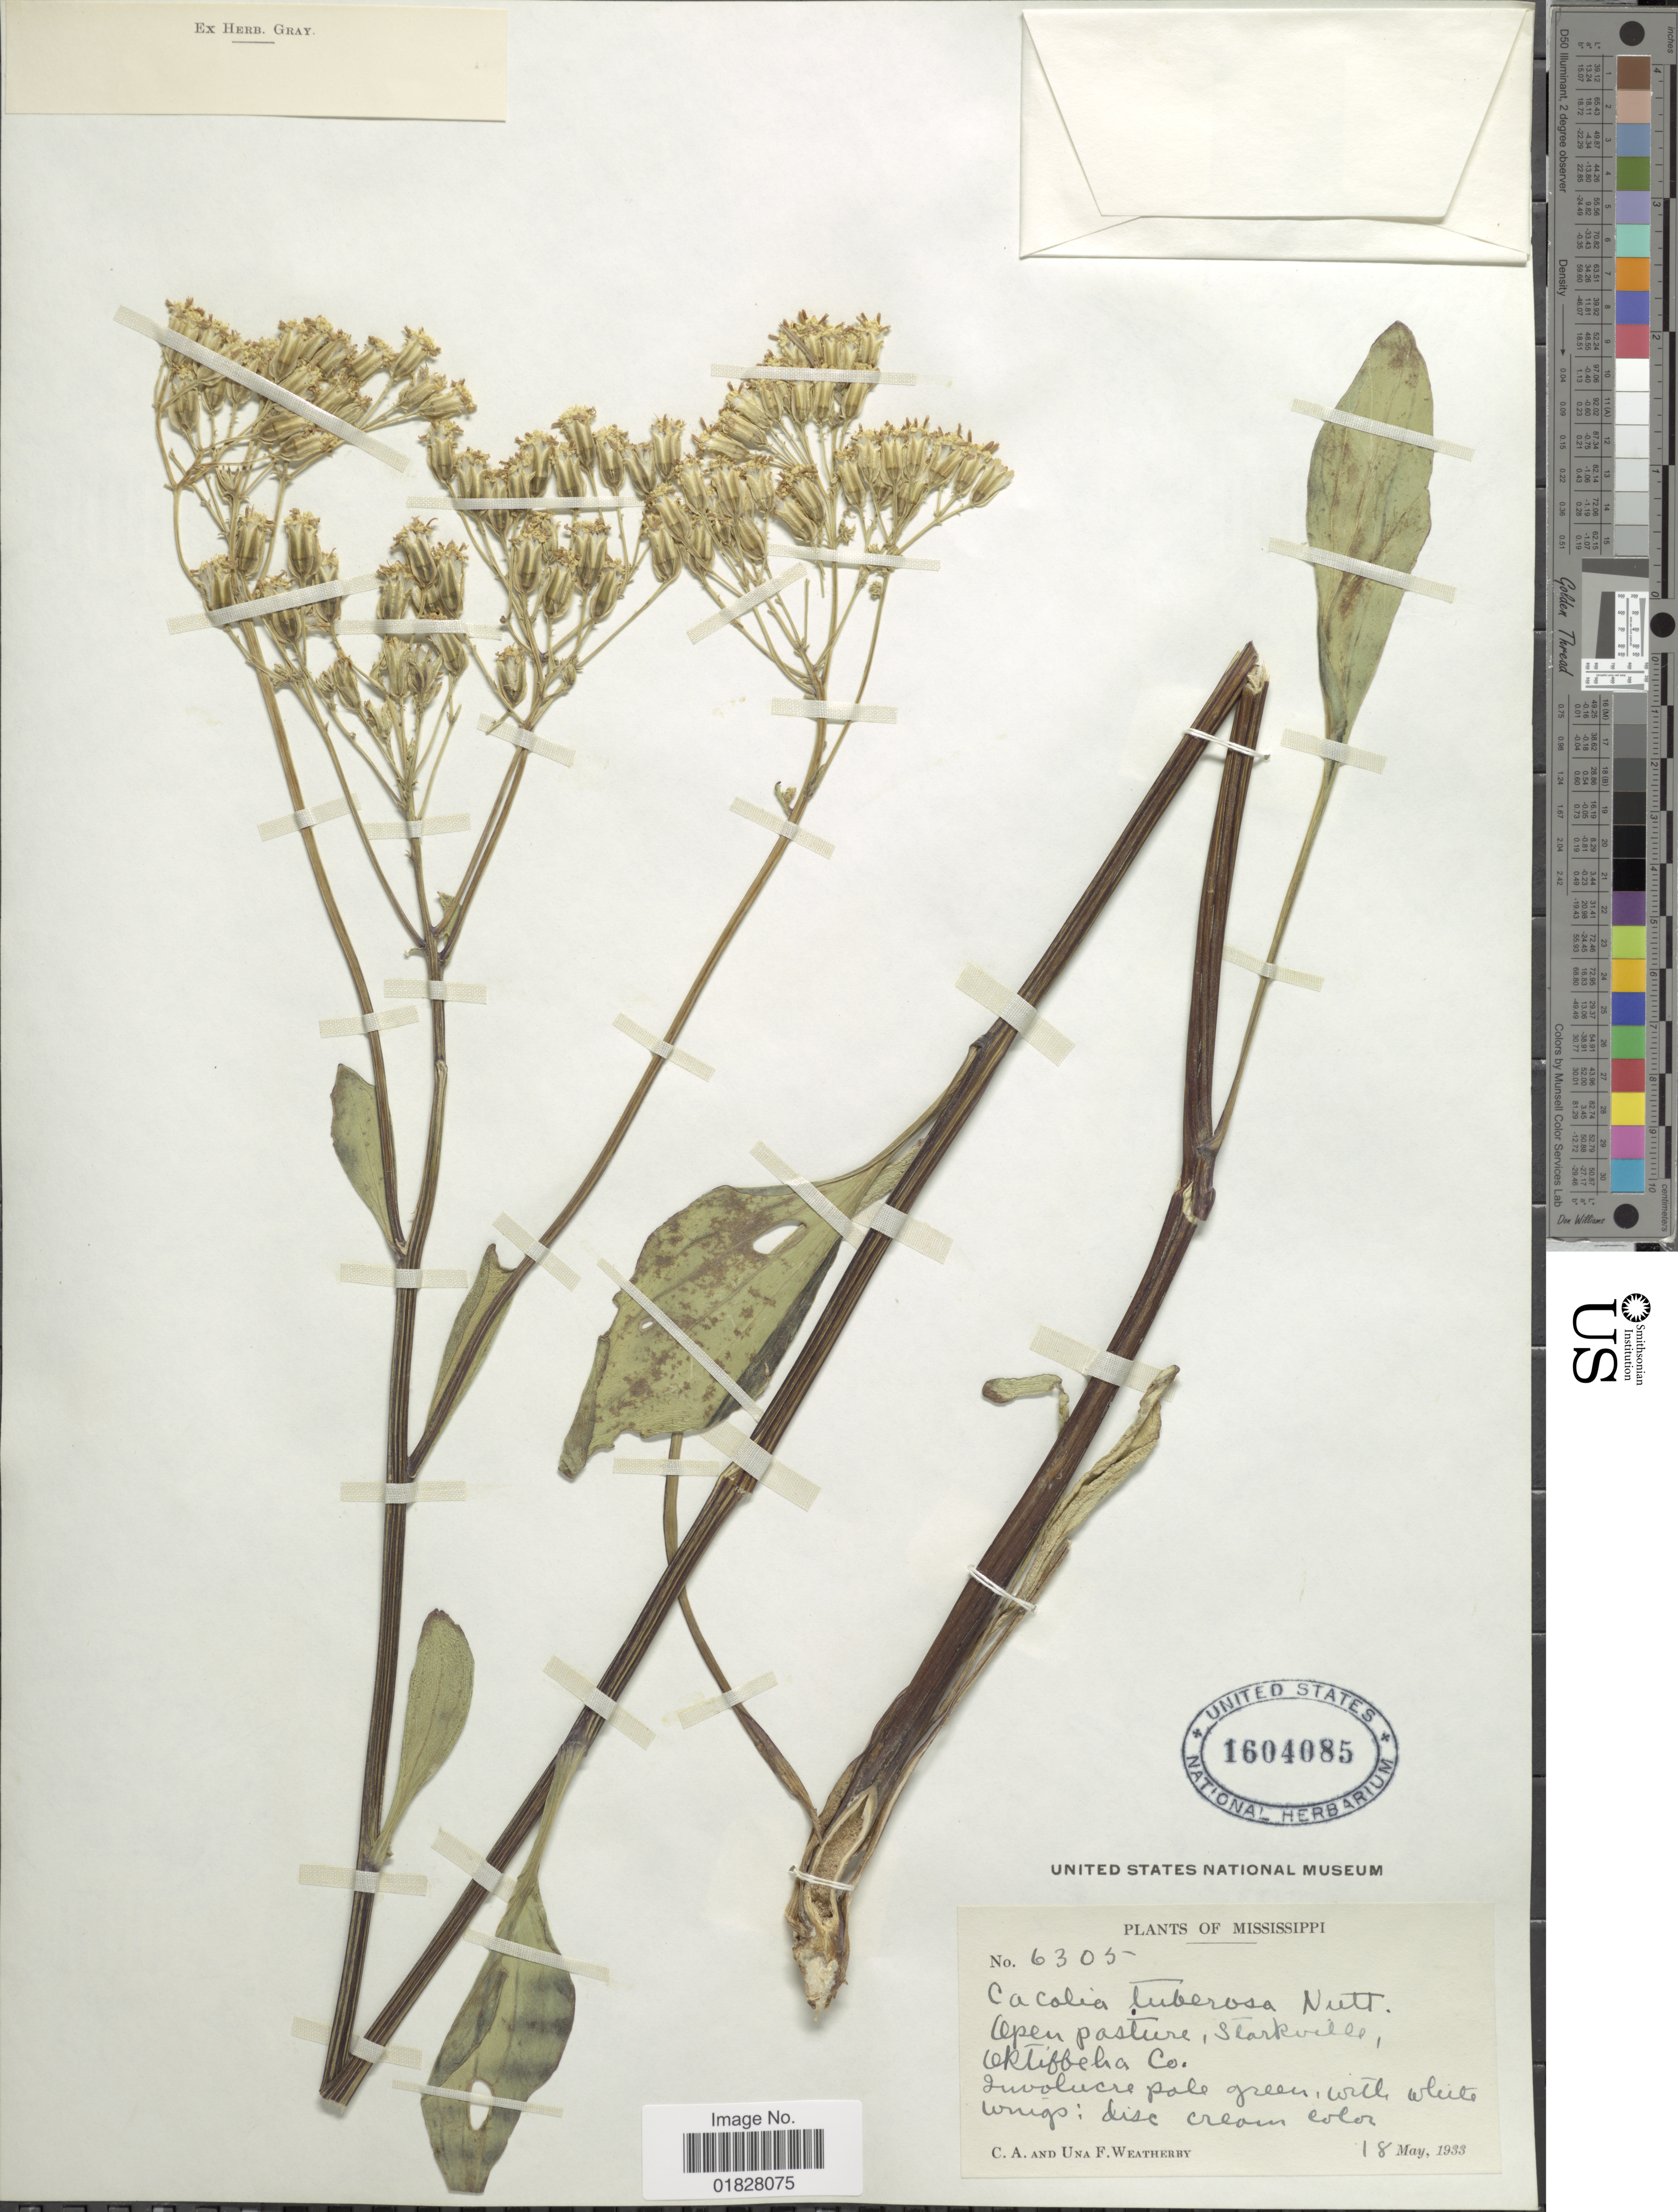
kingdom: Plantae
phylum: Tracheophyta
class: Magnoliopsida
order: Asterales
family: Asteraceae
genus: Arnoglossum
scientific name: Arnoglossum plantagineum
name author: Raf.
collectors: C. A. Weatherby & U. Weatherby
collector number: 6305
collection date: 1933-05-18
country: United States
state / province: Mississippi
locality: Open pasture, Starkville, Oktiffeha Co.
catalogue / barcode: US 1604085